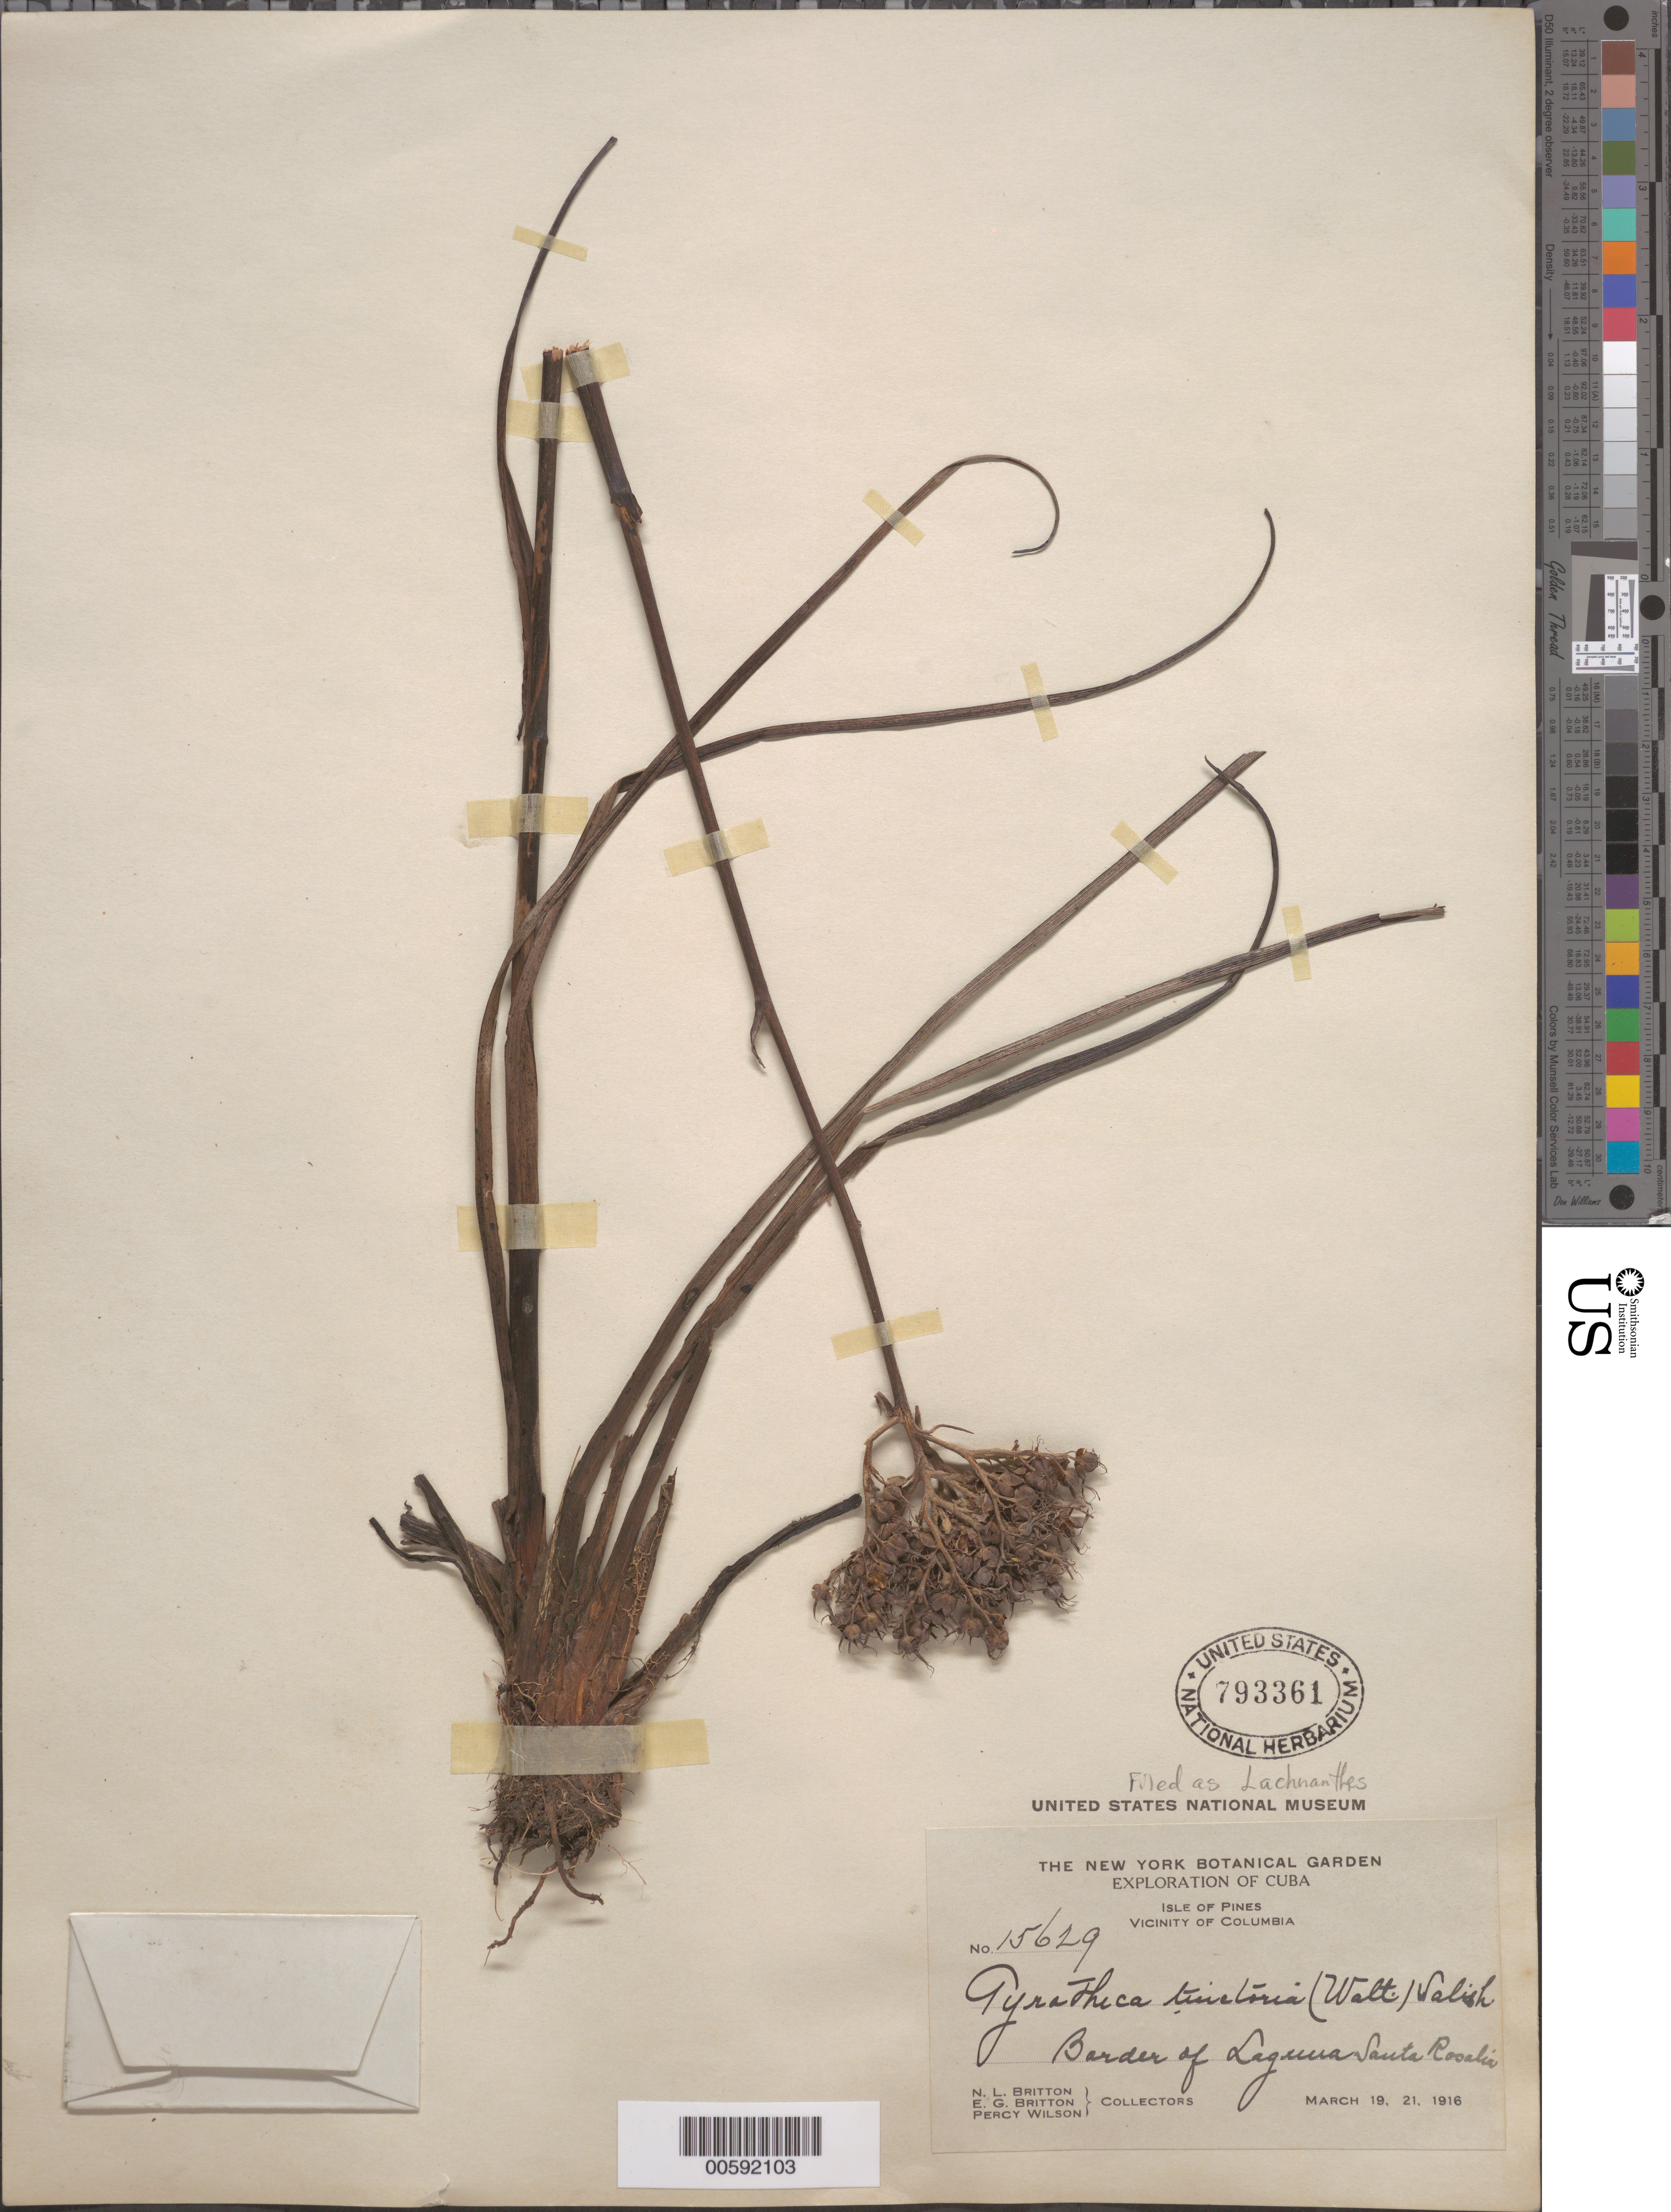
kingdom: Plantae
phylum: Tracheophyta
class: Liliopsida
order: Commelinales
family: Haemodoraceae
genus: Lachnanthes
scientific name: Lachnanthes tinctoria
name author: (Walter ex J.F. Gmel.) Elliott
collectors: N. Britton, E. G. Britton & P. Wilson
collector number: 15629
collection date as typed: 19 Mar 1916 and 21 Mar 1916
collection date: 1916-03-19,1916-03-21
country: Cuba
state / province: Isla de La Juventud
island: Isla de La Juventud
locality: Laguna Santa Rosalin. (Province originally recorded as Isla de Pinos.)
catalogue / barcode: US 793361